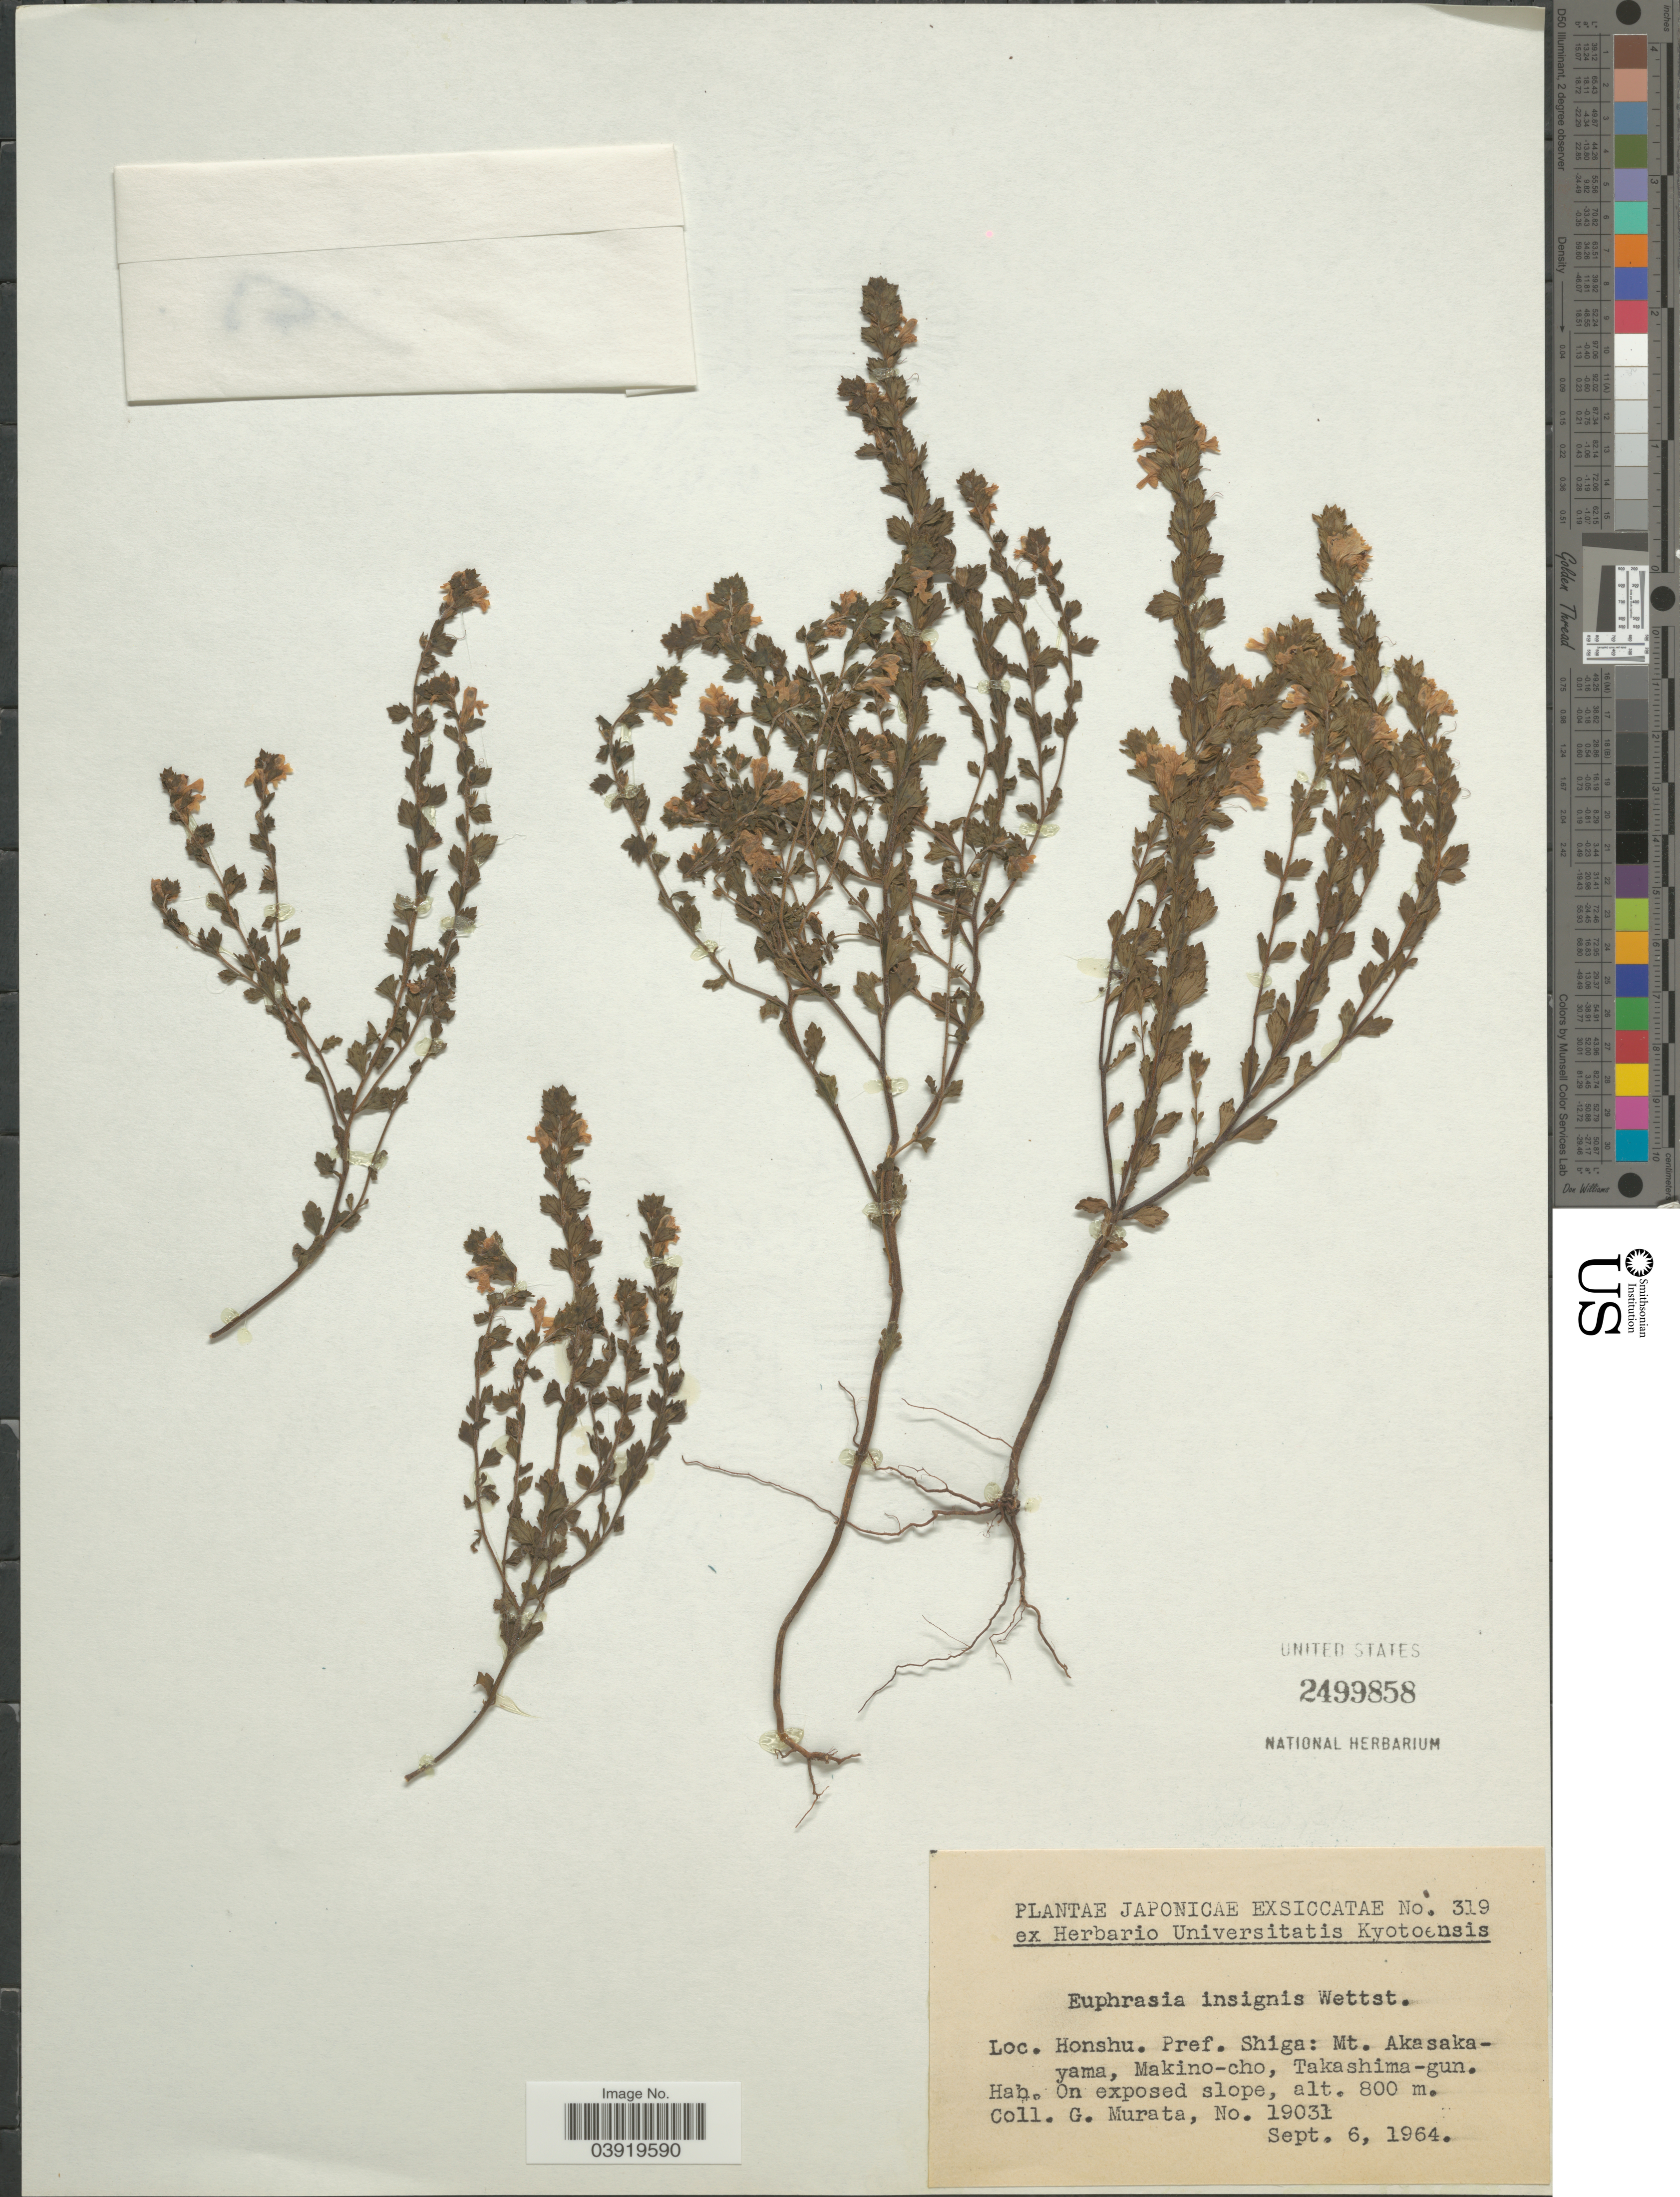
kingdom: Plantae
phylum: Tracheophyta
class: Magnoliopsida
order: Lamiales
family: Orobanchaceae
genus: Euphrasia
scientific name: Euphrasia insignis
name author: Wettst.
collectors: G. Murata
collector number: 19031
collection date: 1964-09-06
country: Japan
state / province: Siga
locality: Honshu. Pref. Shiga: Mt. Akasaka-yama, Makino-cho, Takashima-gun.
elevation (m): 800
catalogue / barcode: US 2499858